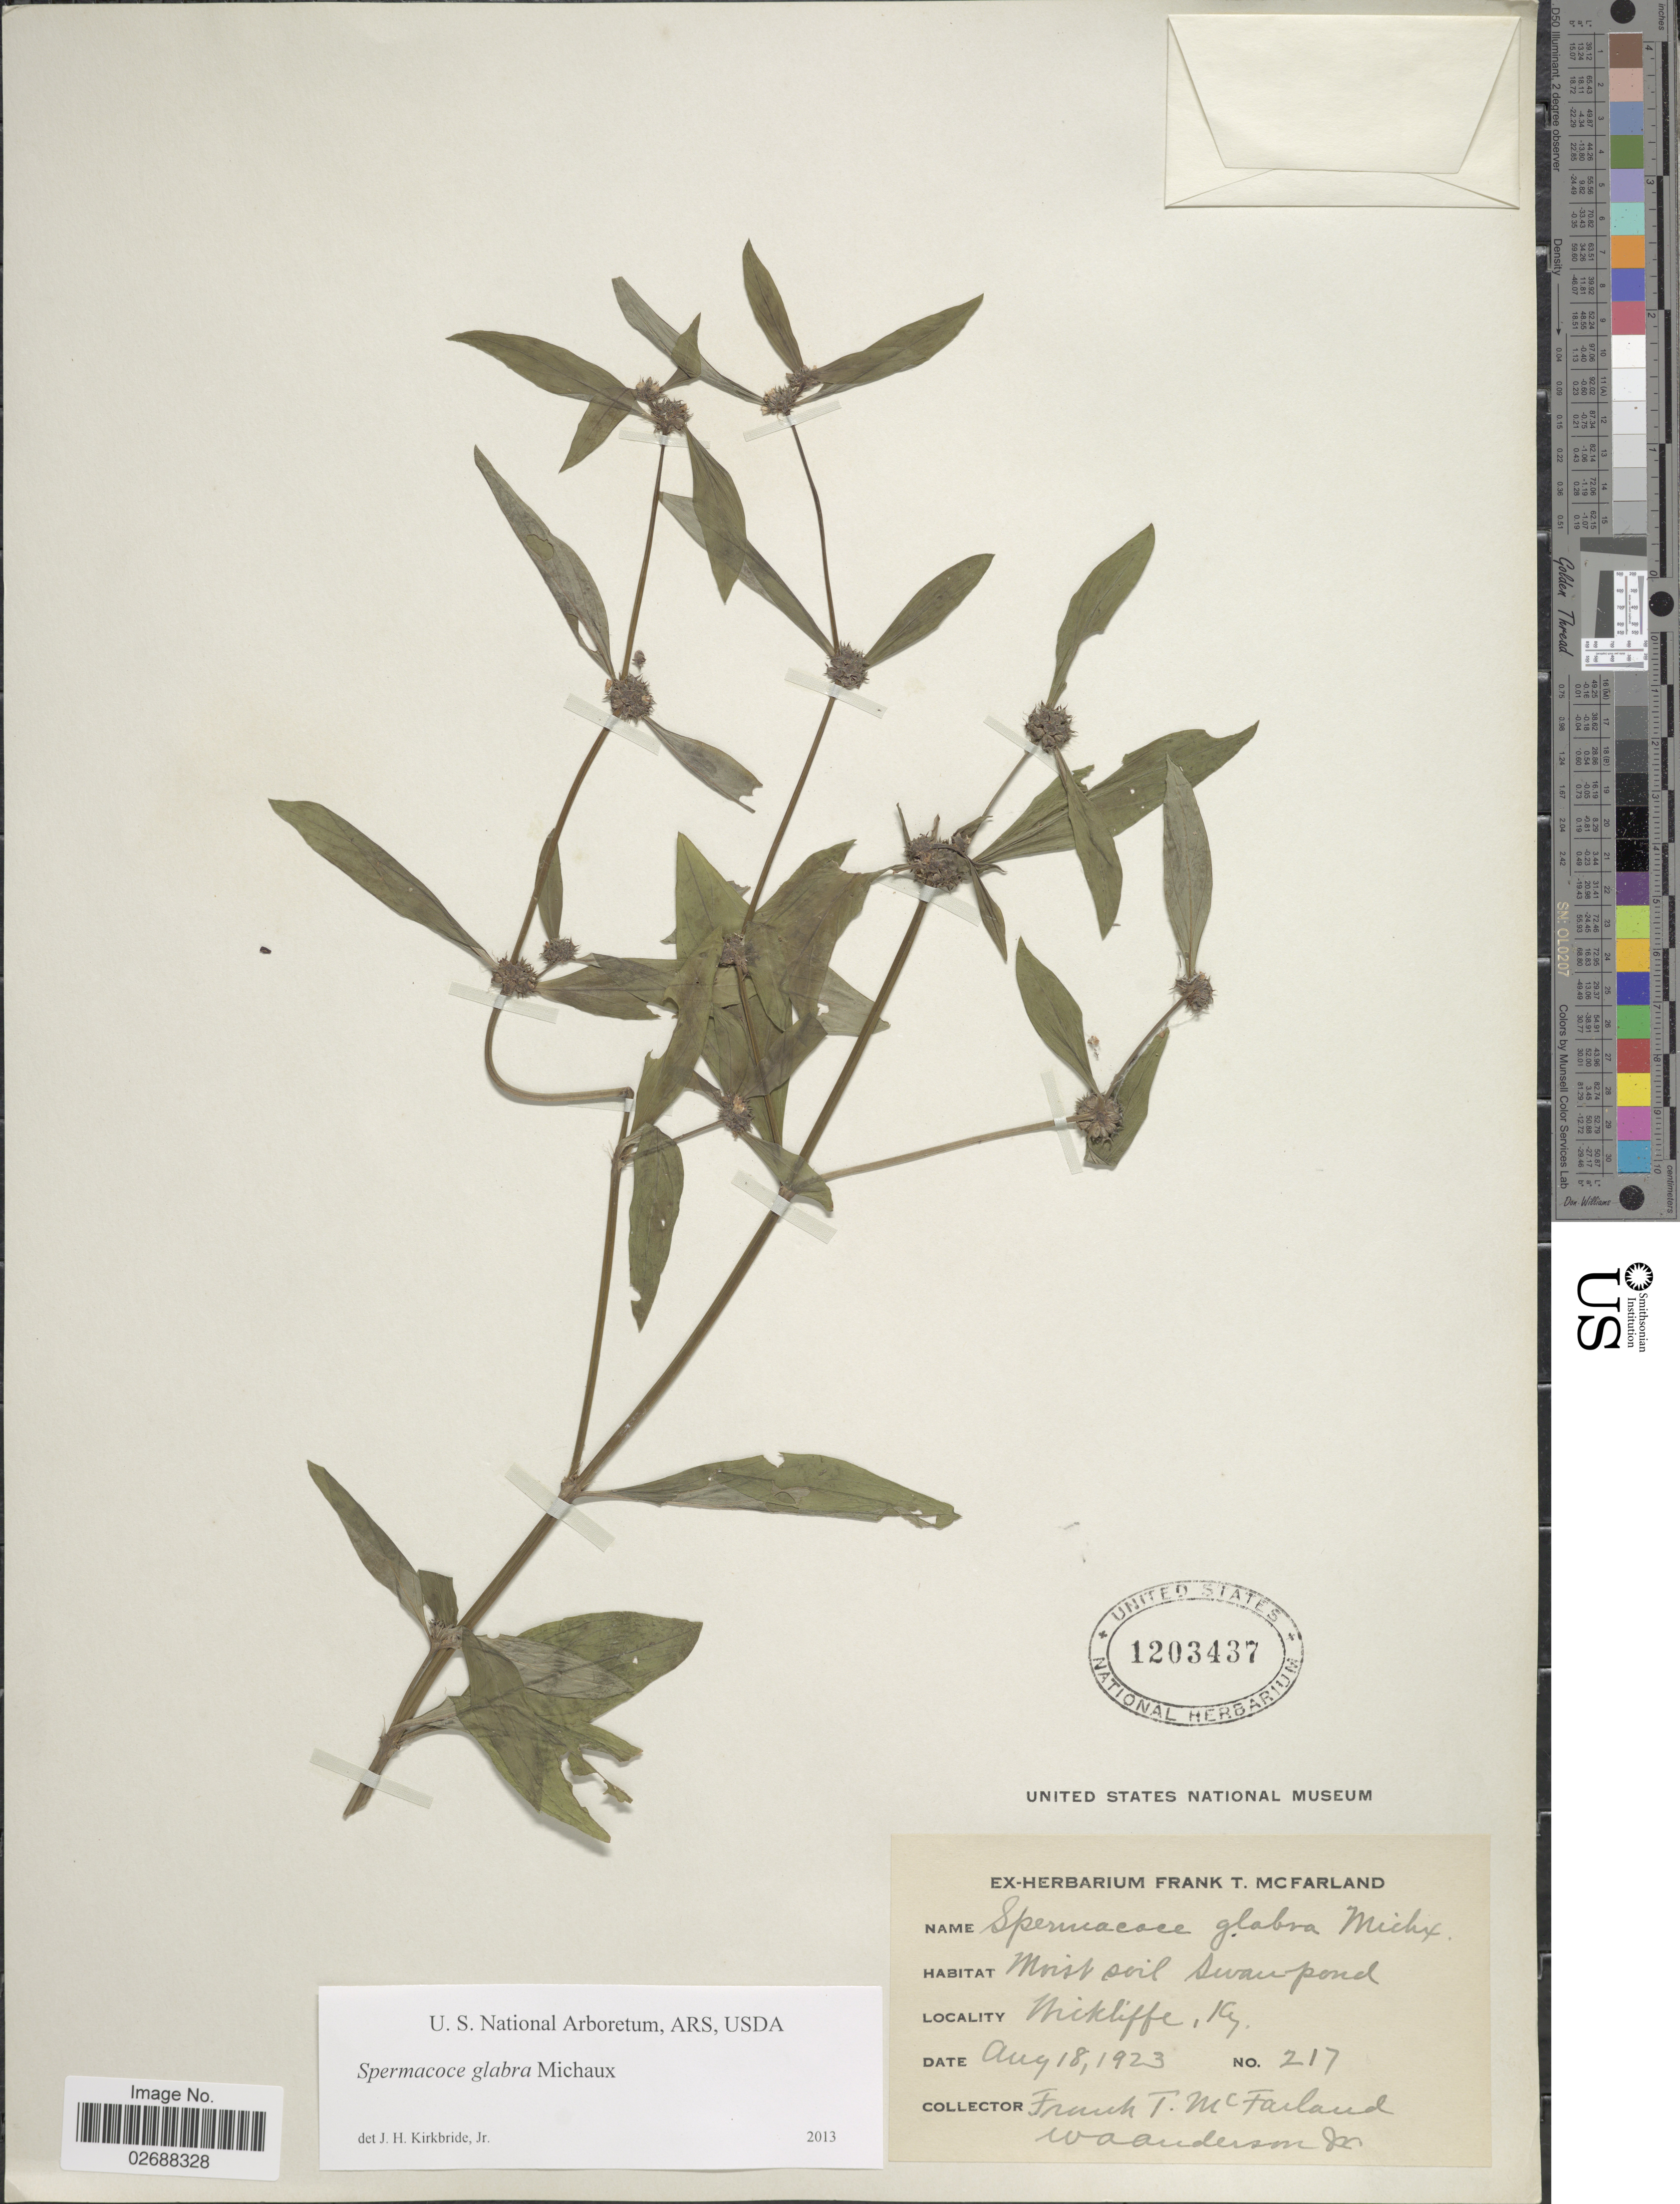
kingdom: Plantae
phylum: Tracheophyta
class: Magnoliopsida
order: Gentianales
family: Rubiaceae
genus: Spermacoce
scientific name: Spermacoce glabra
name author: Michx.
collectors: F. McFarland & J. Waanderson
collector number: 217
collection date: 1923-08-18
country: United States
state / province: Kentucky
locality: Wickliffe Swan Pond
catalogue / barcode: US 1203437